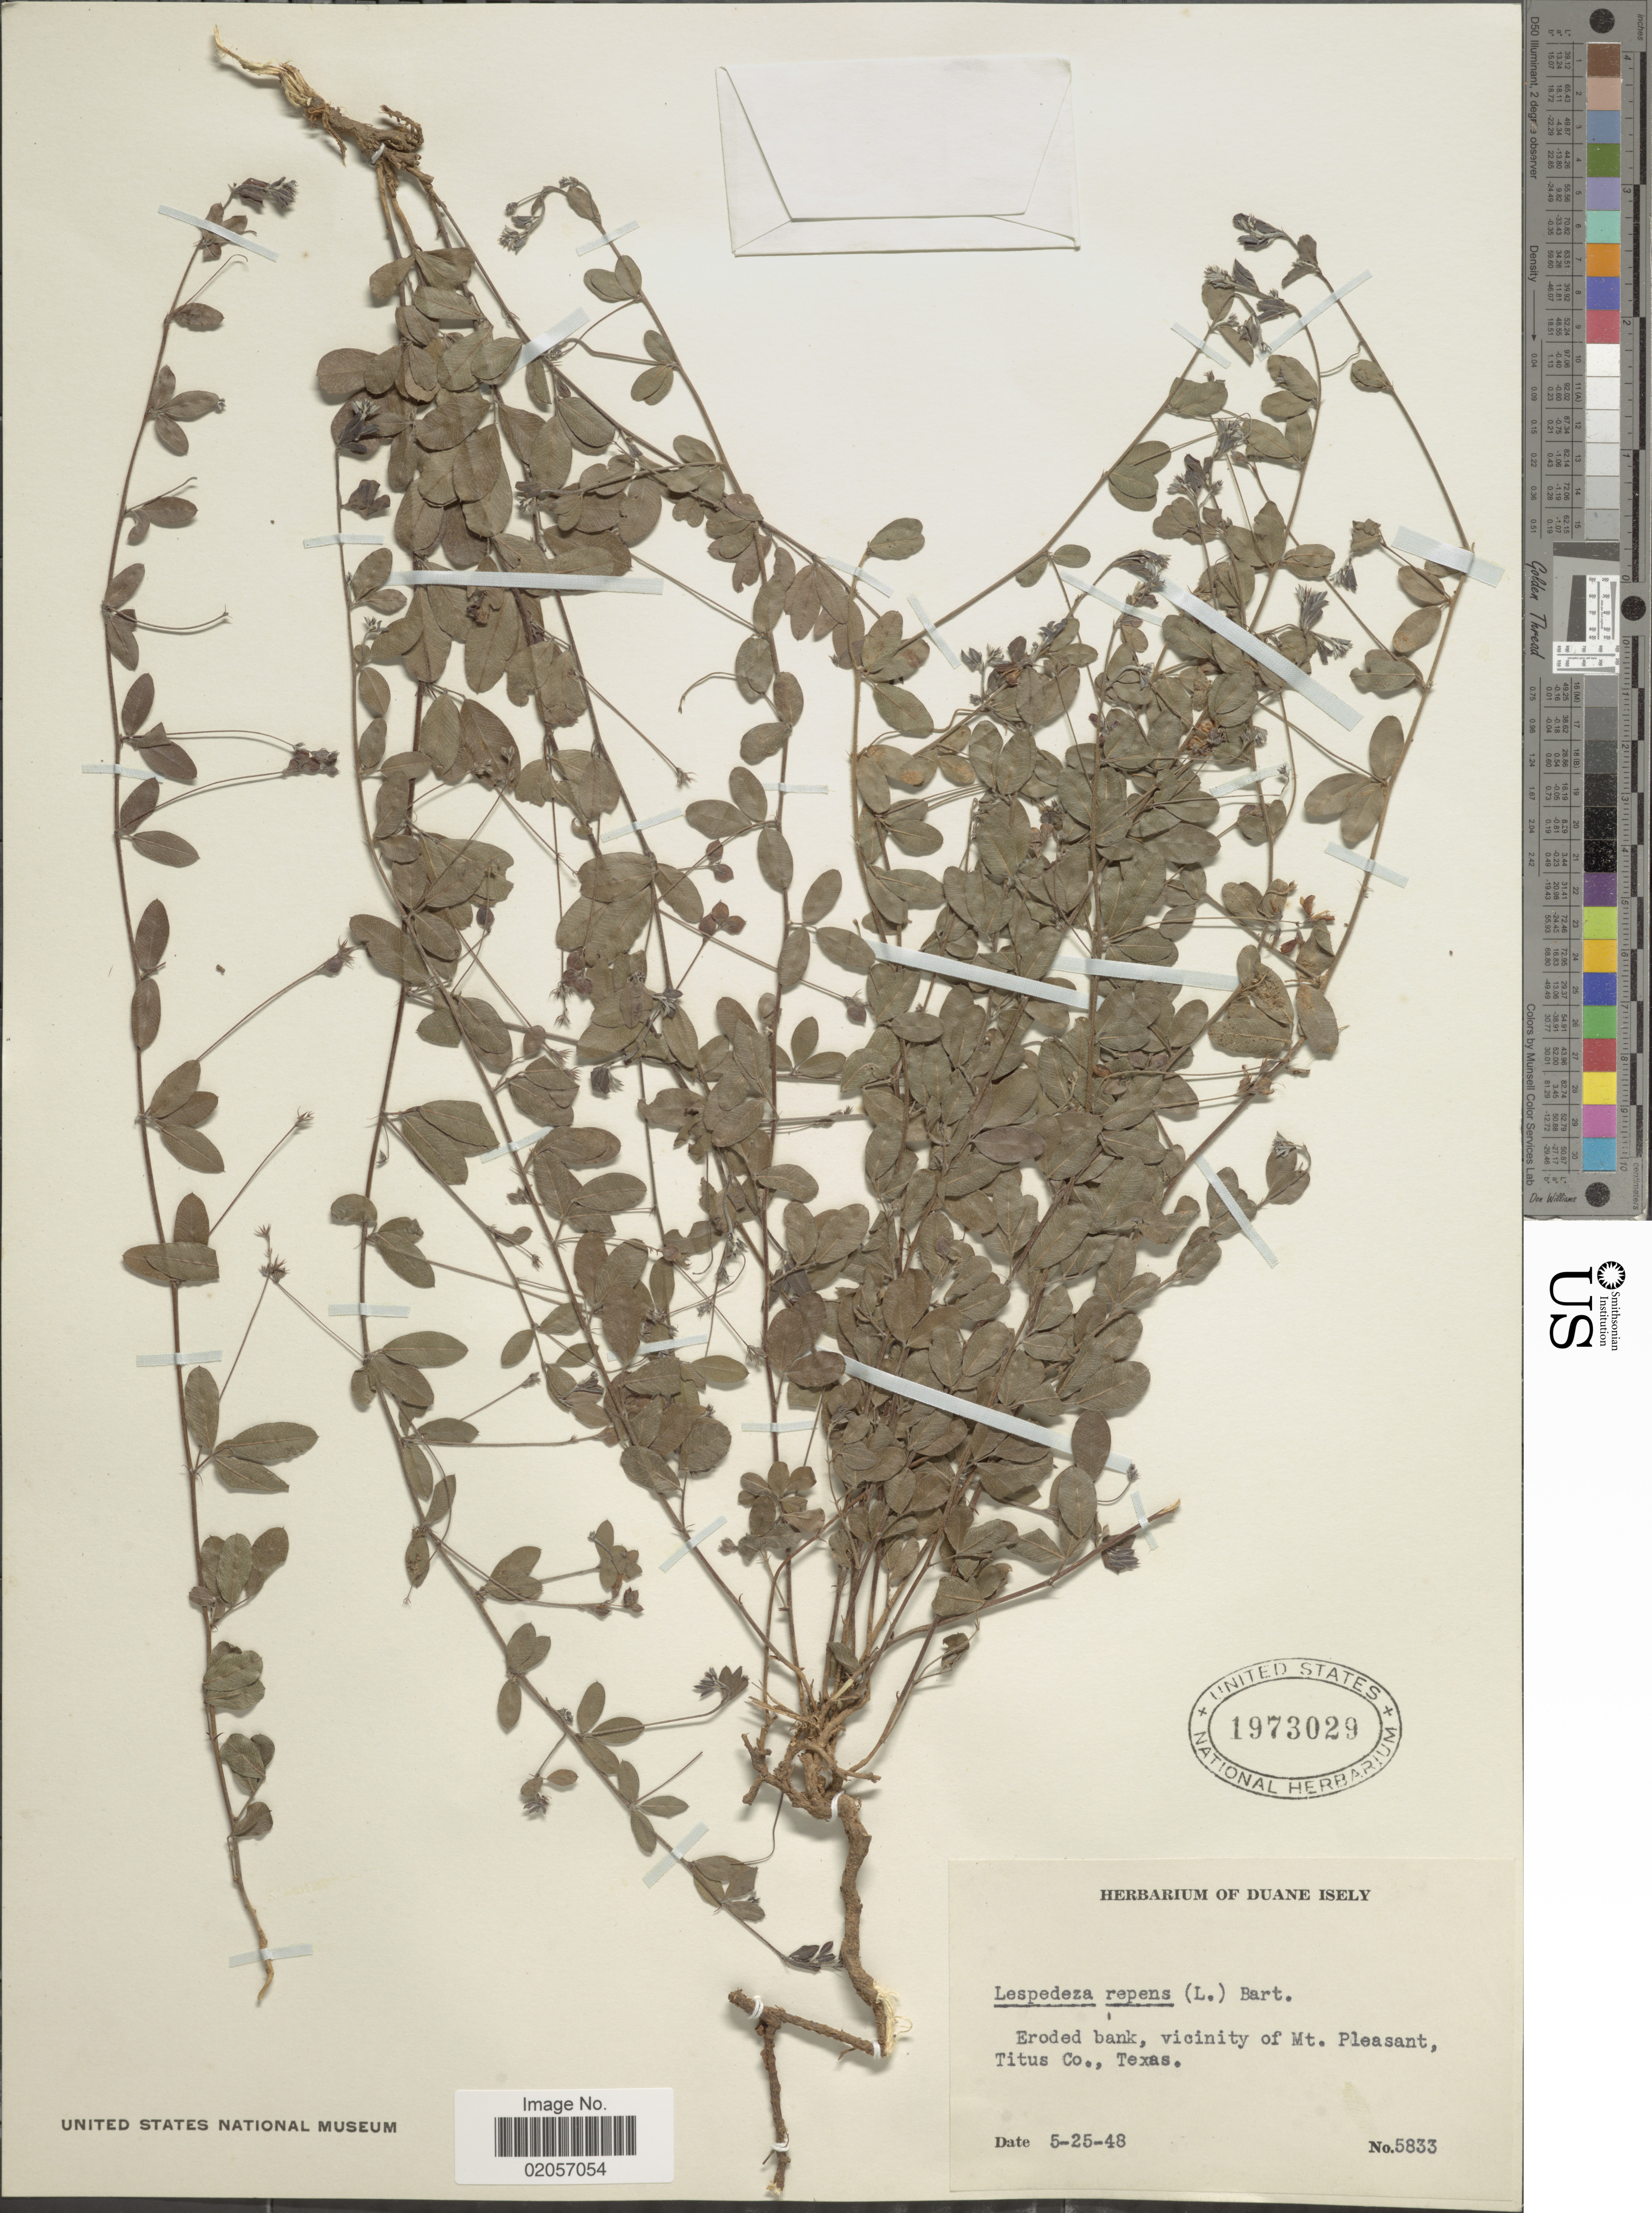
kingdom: Plantae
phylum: Tracheophyta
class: Magnoliopsida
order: Fabales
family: Fabaceae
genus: Lespedeza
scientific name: Lespedeza repens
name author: (L.) W.P.C. Barton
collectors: ex. herb. Duane Isely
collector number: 5833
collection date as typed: Transcribed d/m/y: 25/5/48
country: United States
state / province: Texas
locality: Vicinity of Mt. Pleasant, Titus Co.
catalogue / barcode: US 1973029